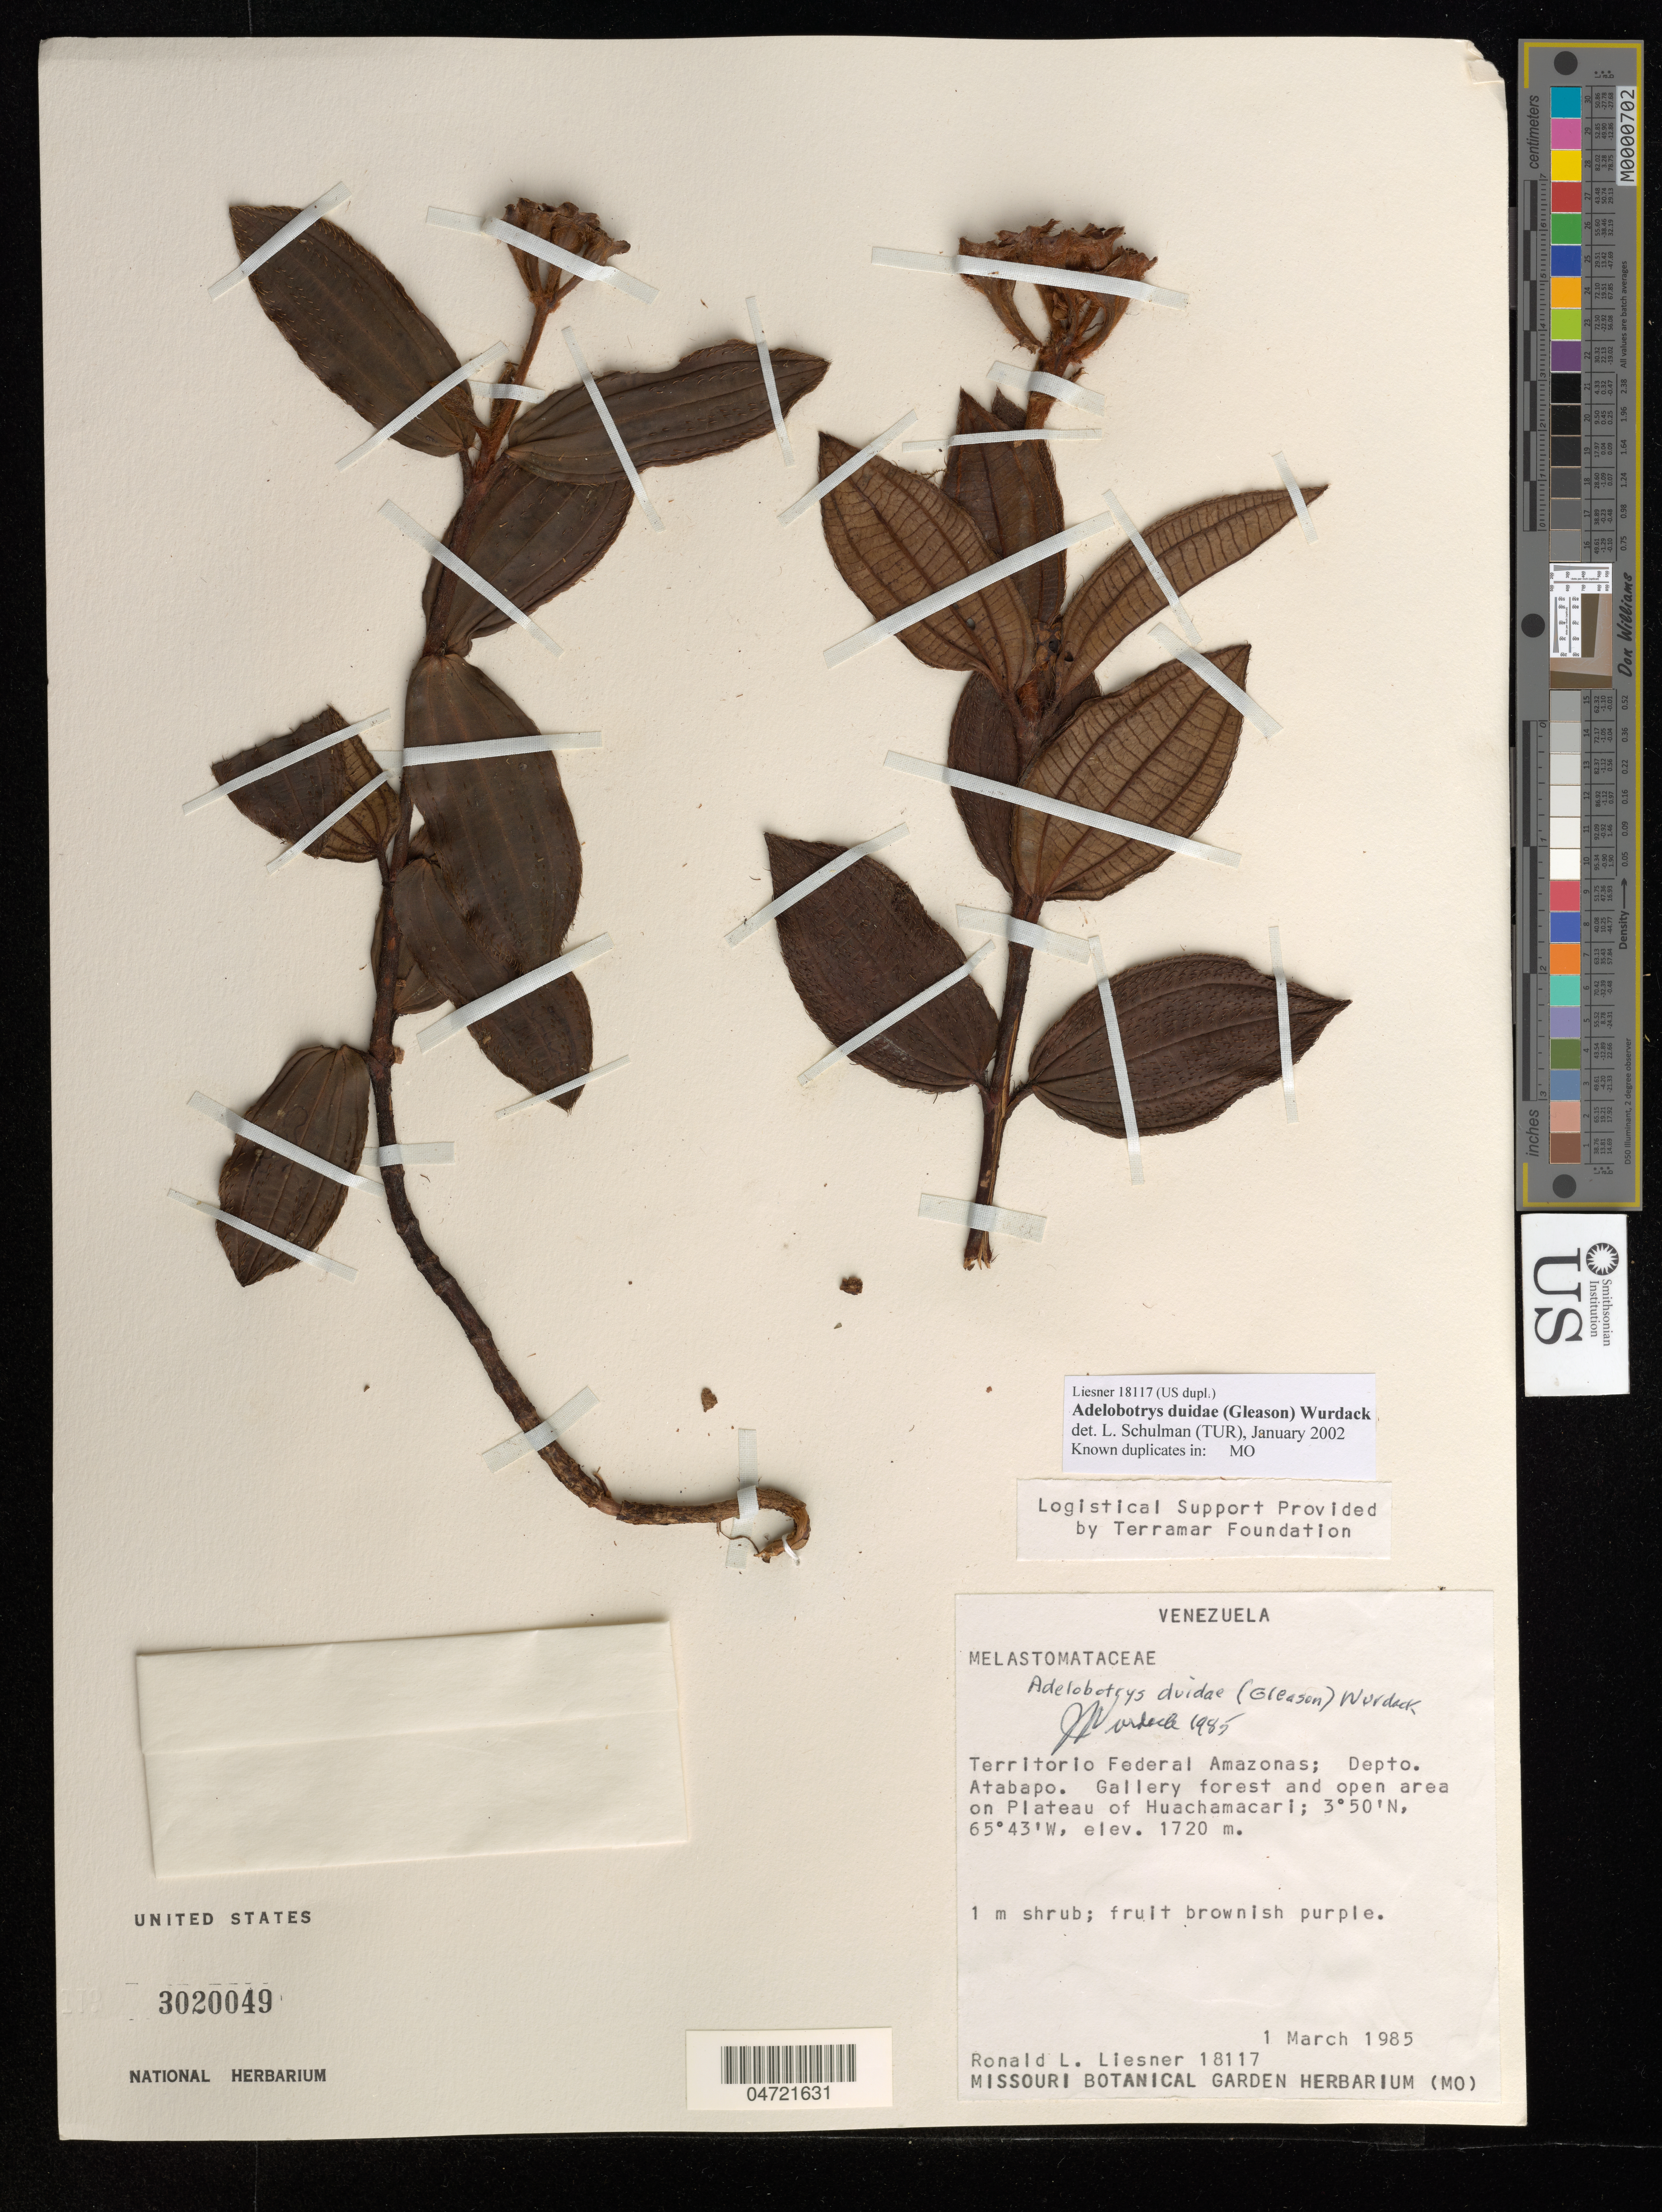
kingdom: Plantae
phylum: Tracheophyta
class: Magnoliopsida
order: Myrtales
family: Melastomataceae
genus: Adelobotrys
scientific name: Adelobotrys duidae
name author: (Gleason) Wurdack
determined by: Schulman, Leif, (TUR), University of Turku (FINLAND)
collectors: R. L. Liesner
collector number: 18117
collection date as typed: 1-Mar-85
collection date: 1985-03-01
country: Venezuela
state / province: Amazonas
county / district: Atabapo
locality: Huachamacari Plateau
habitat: Gallery forest and open area on Plateau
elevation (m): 1720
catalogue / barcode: US 3020049